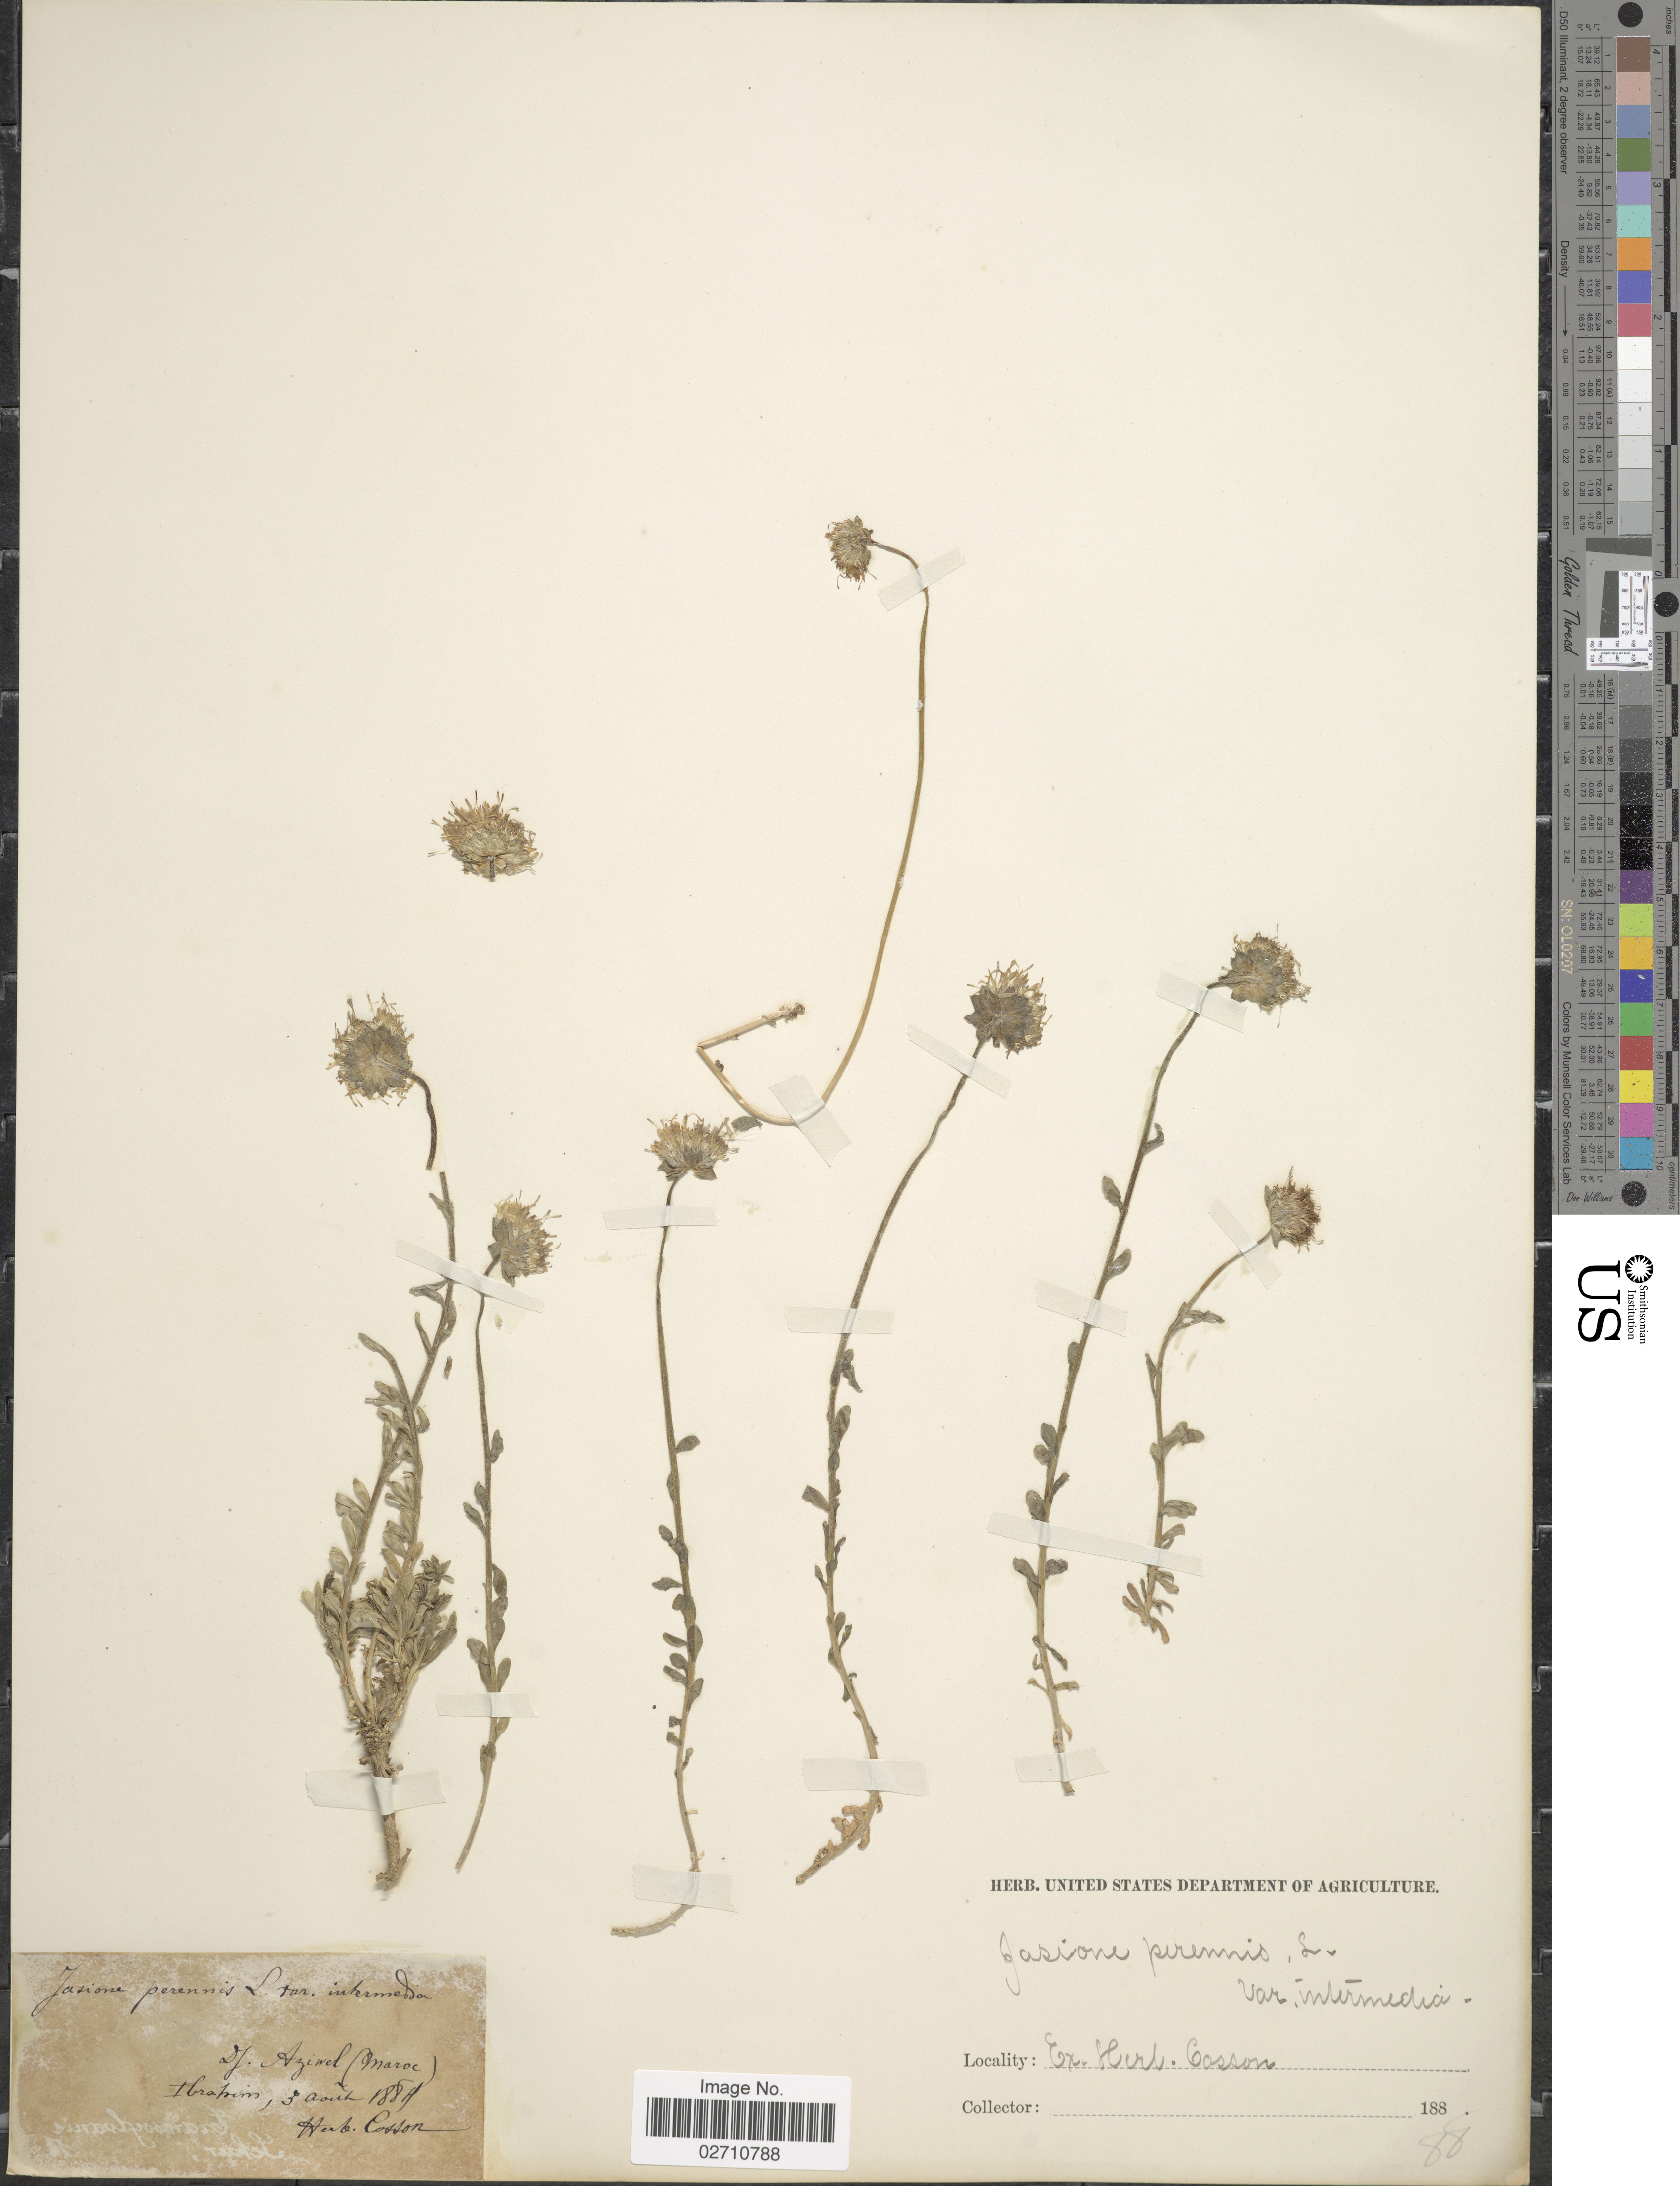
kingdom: Plantae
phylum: Tracheophyta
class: Magnoliopsida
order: Asterales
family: Campanulaceae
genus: Jasione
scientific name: Jasione perennis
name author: (L. f.) Lam.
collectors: -. Ibrahim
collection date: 1884-08-03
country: Morocco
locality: Dj. Aziwel (Maroc)